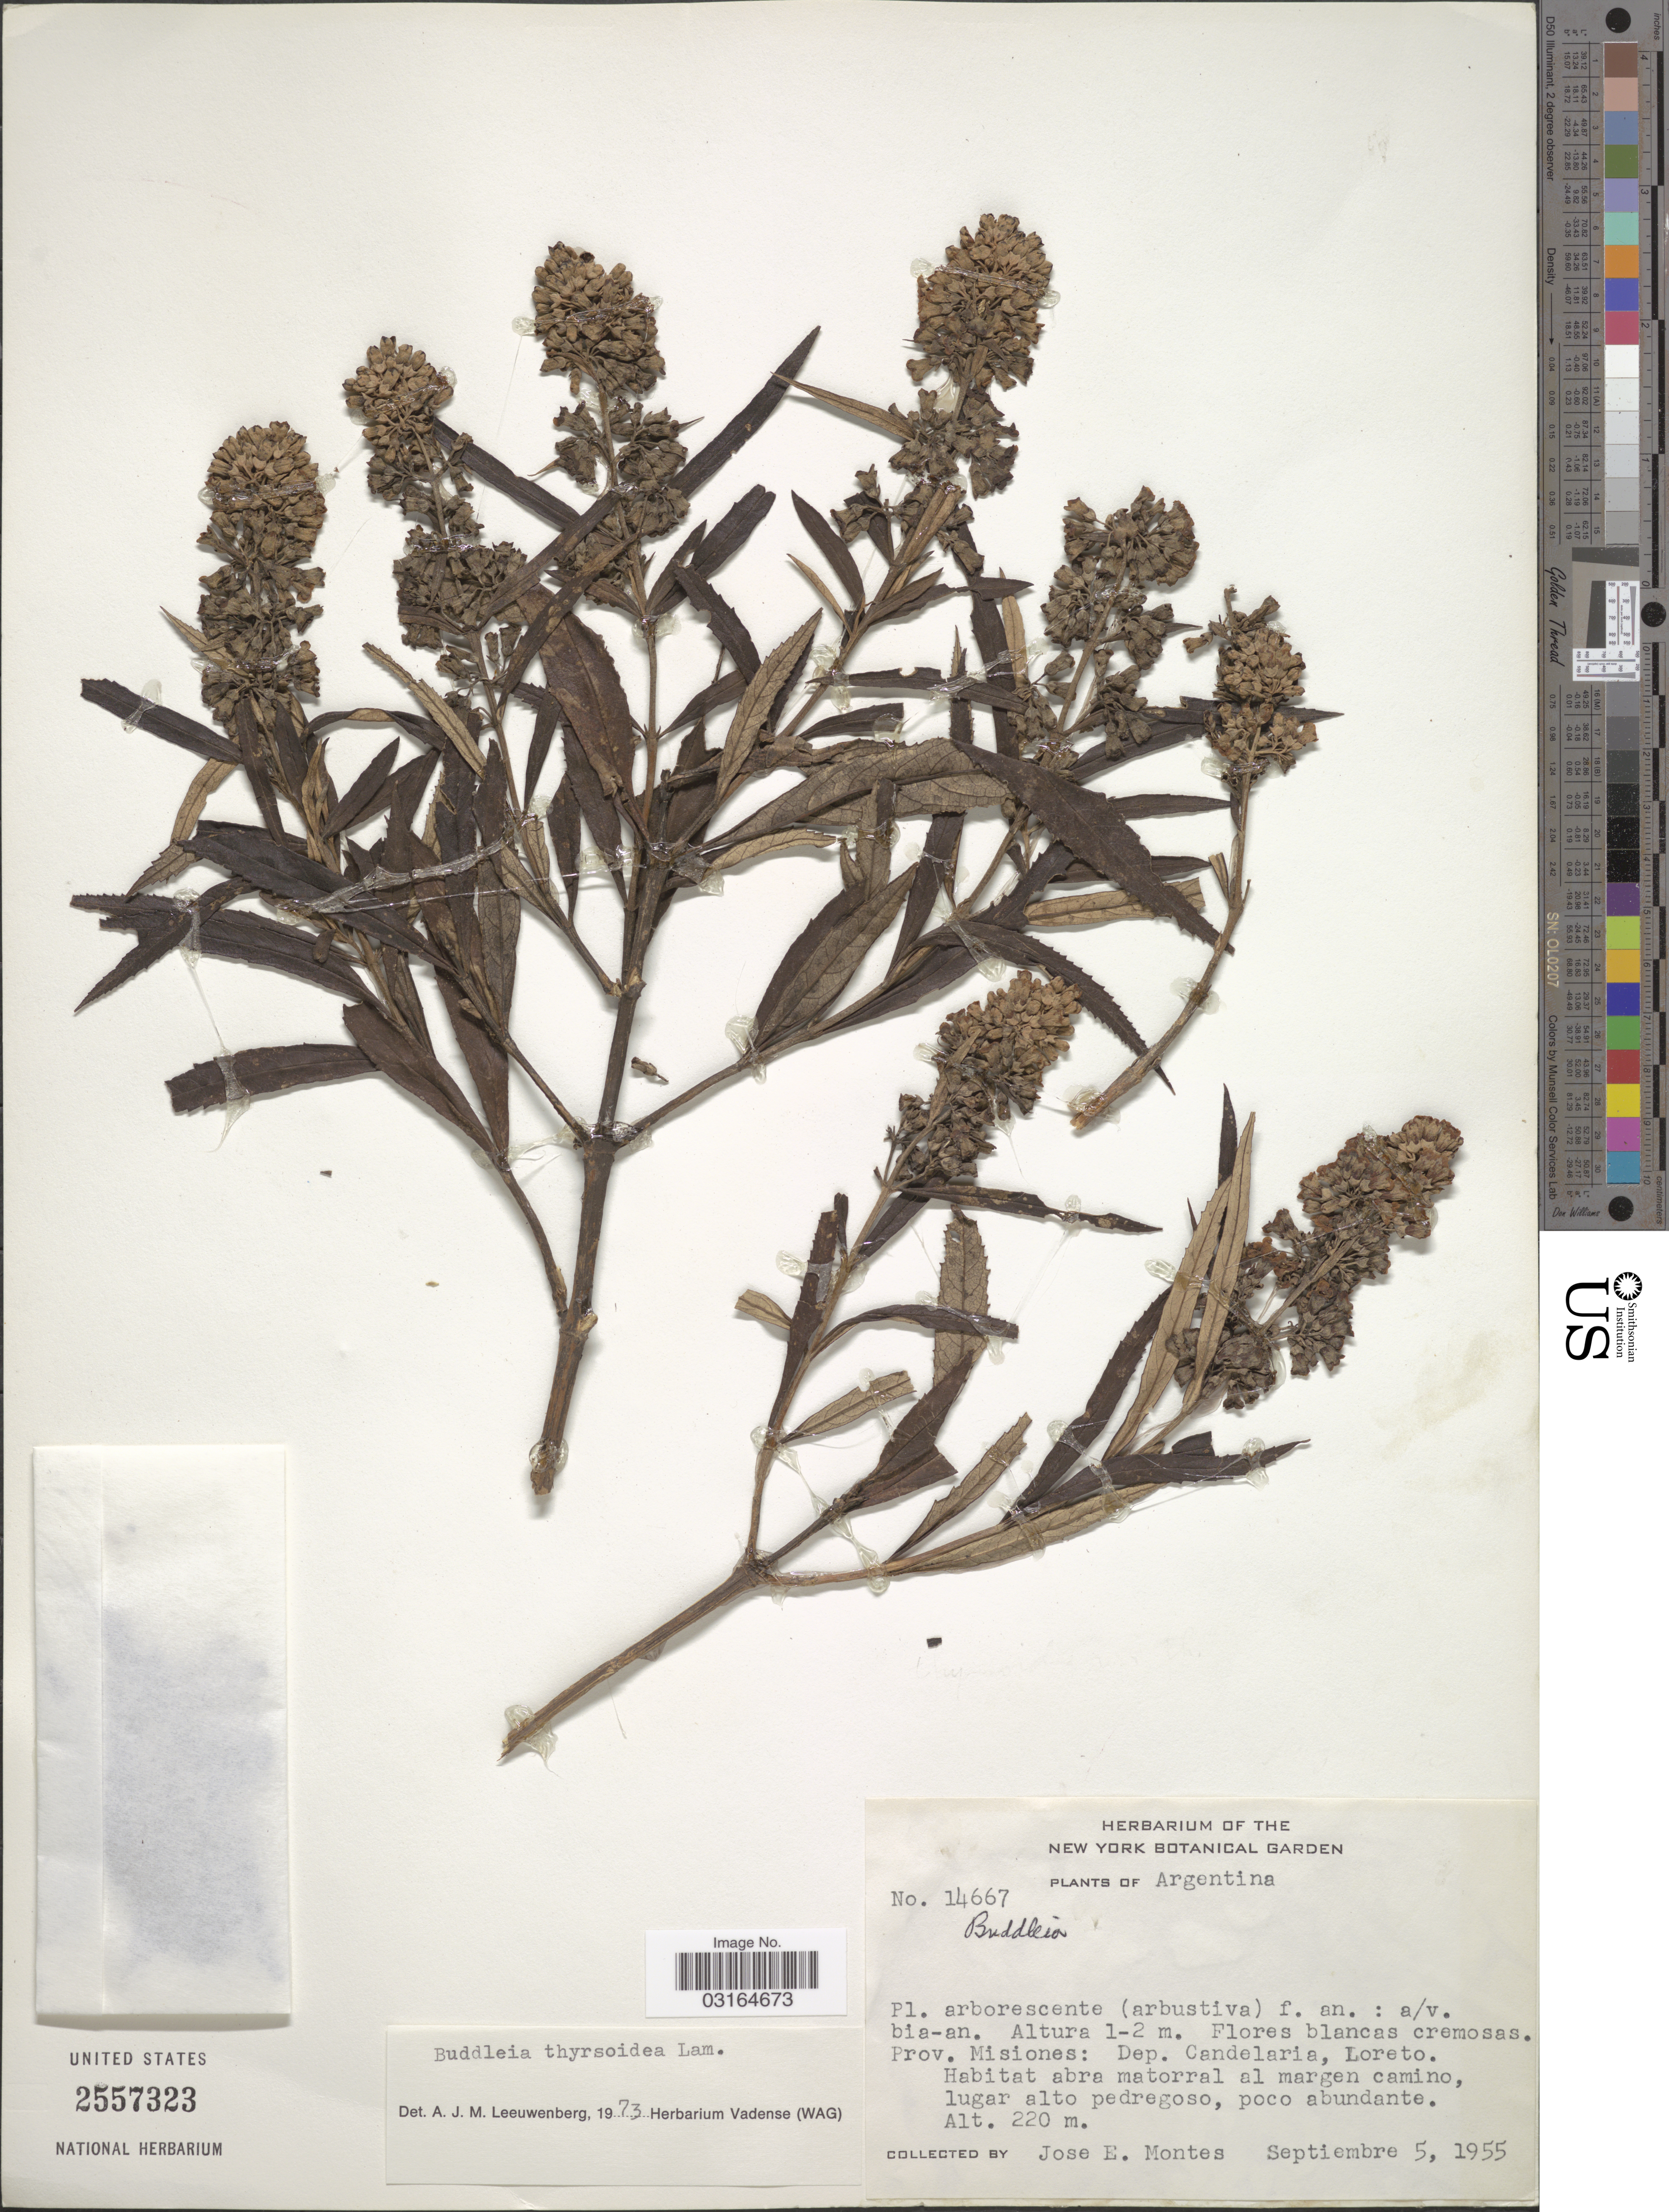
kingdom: Plantae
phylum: Tracheophyta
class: Magnoliopsida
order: Lamiales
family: Scrophulariaceae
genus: Buddleja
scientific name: Buddleja thyrsoides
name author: Lam.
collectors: J. E. Montes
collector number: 14667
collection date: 1955-09-05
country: Argentina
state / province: Misiones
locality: Dep. Candelaria, Loreto.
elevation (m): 220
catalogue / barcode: US 2557323